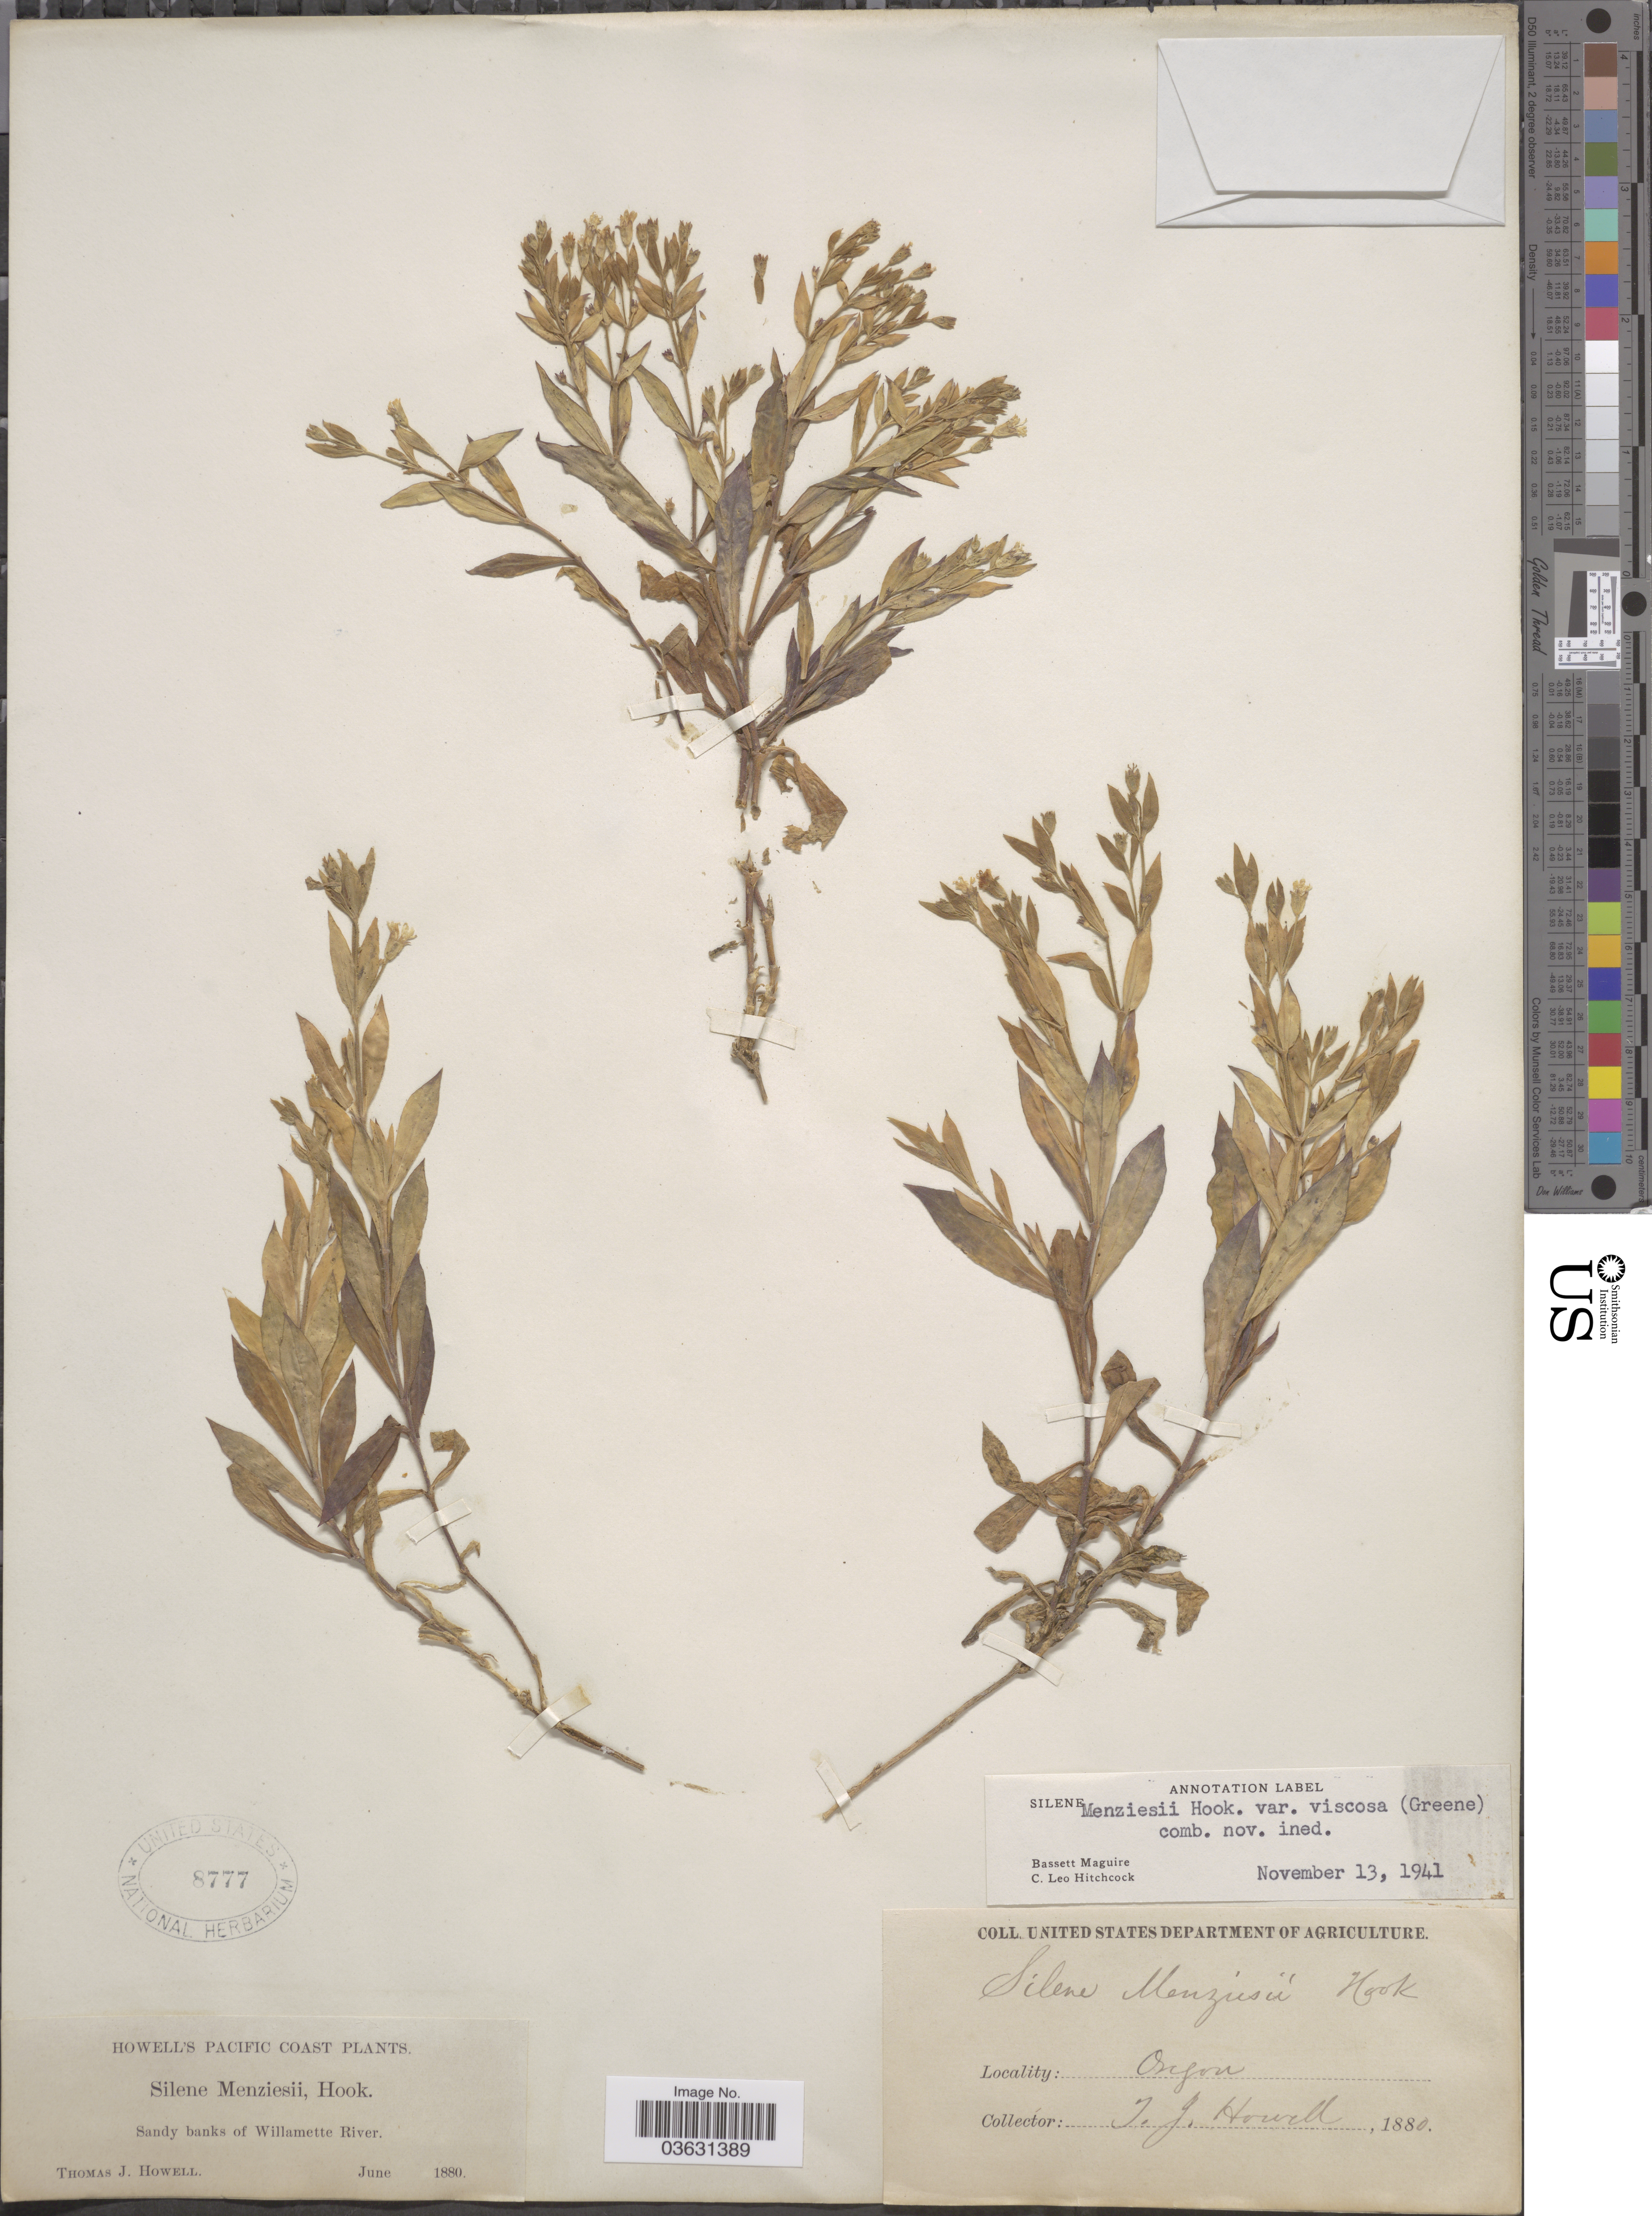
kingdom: Plantae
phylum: Tracheophyta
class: Magnoliopsida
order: Caryophyllales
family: Caryophyllaceae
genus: Silene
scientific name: Silene menziesii var. viscosa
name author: (Greene) C.L. Hitchc. & Maguire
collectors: T. J. Howell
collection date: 1880-06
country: United States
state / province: Oregon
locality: Pacific Coast. Sandy banks of Willamette River.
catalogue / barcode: US 8777